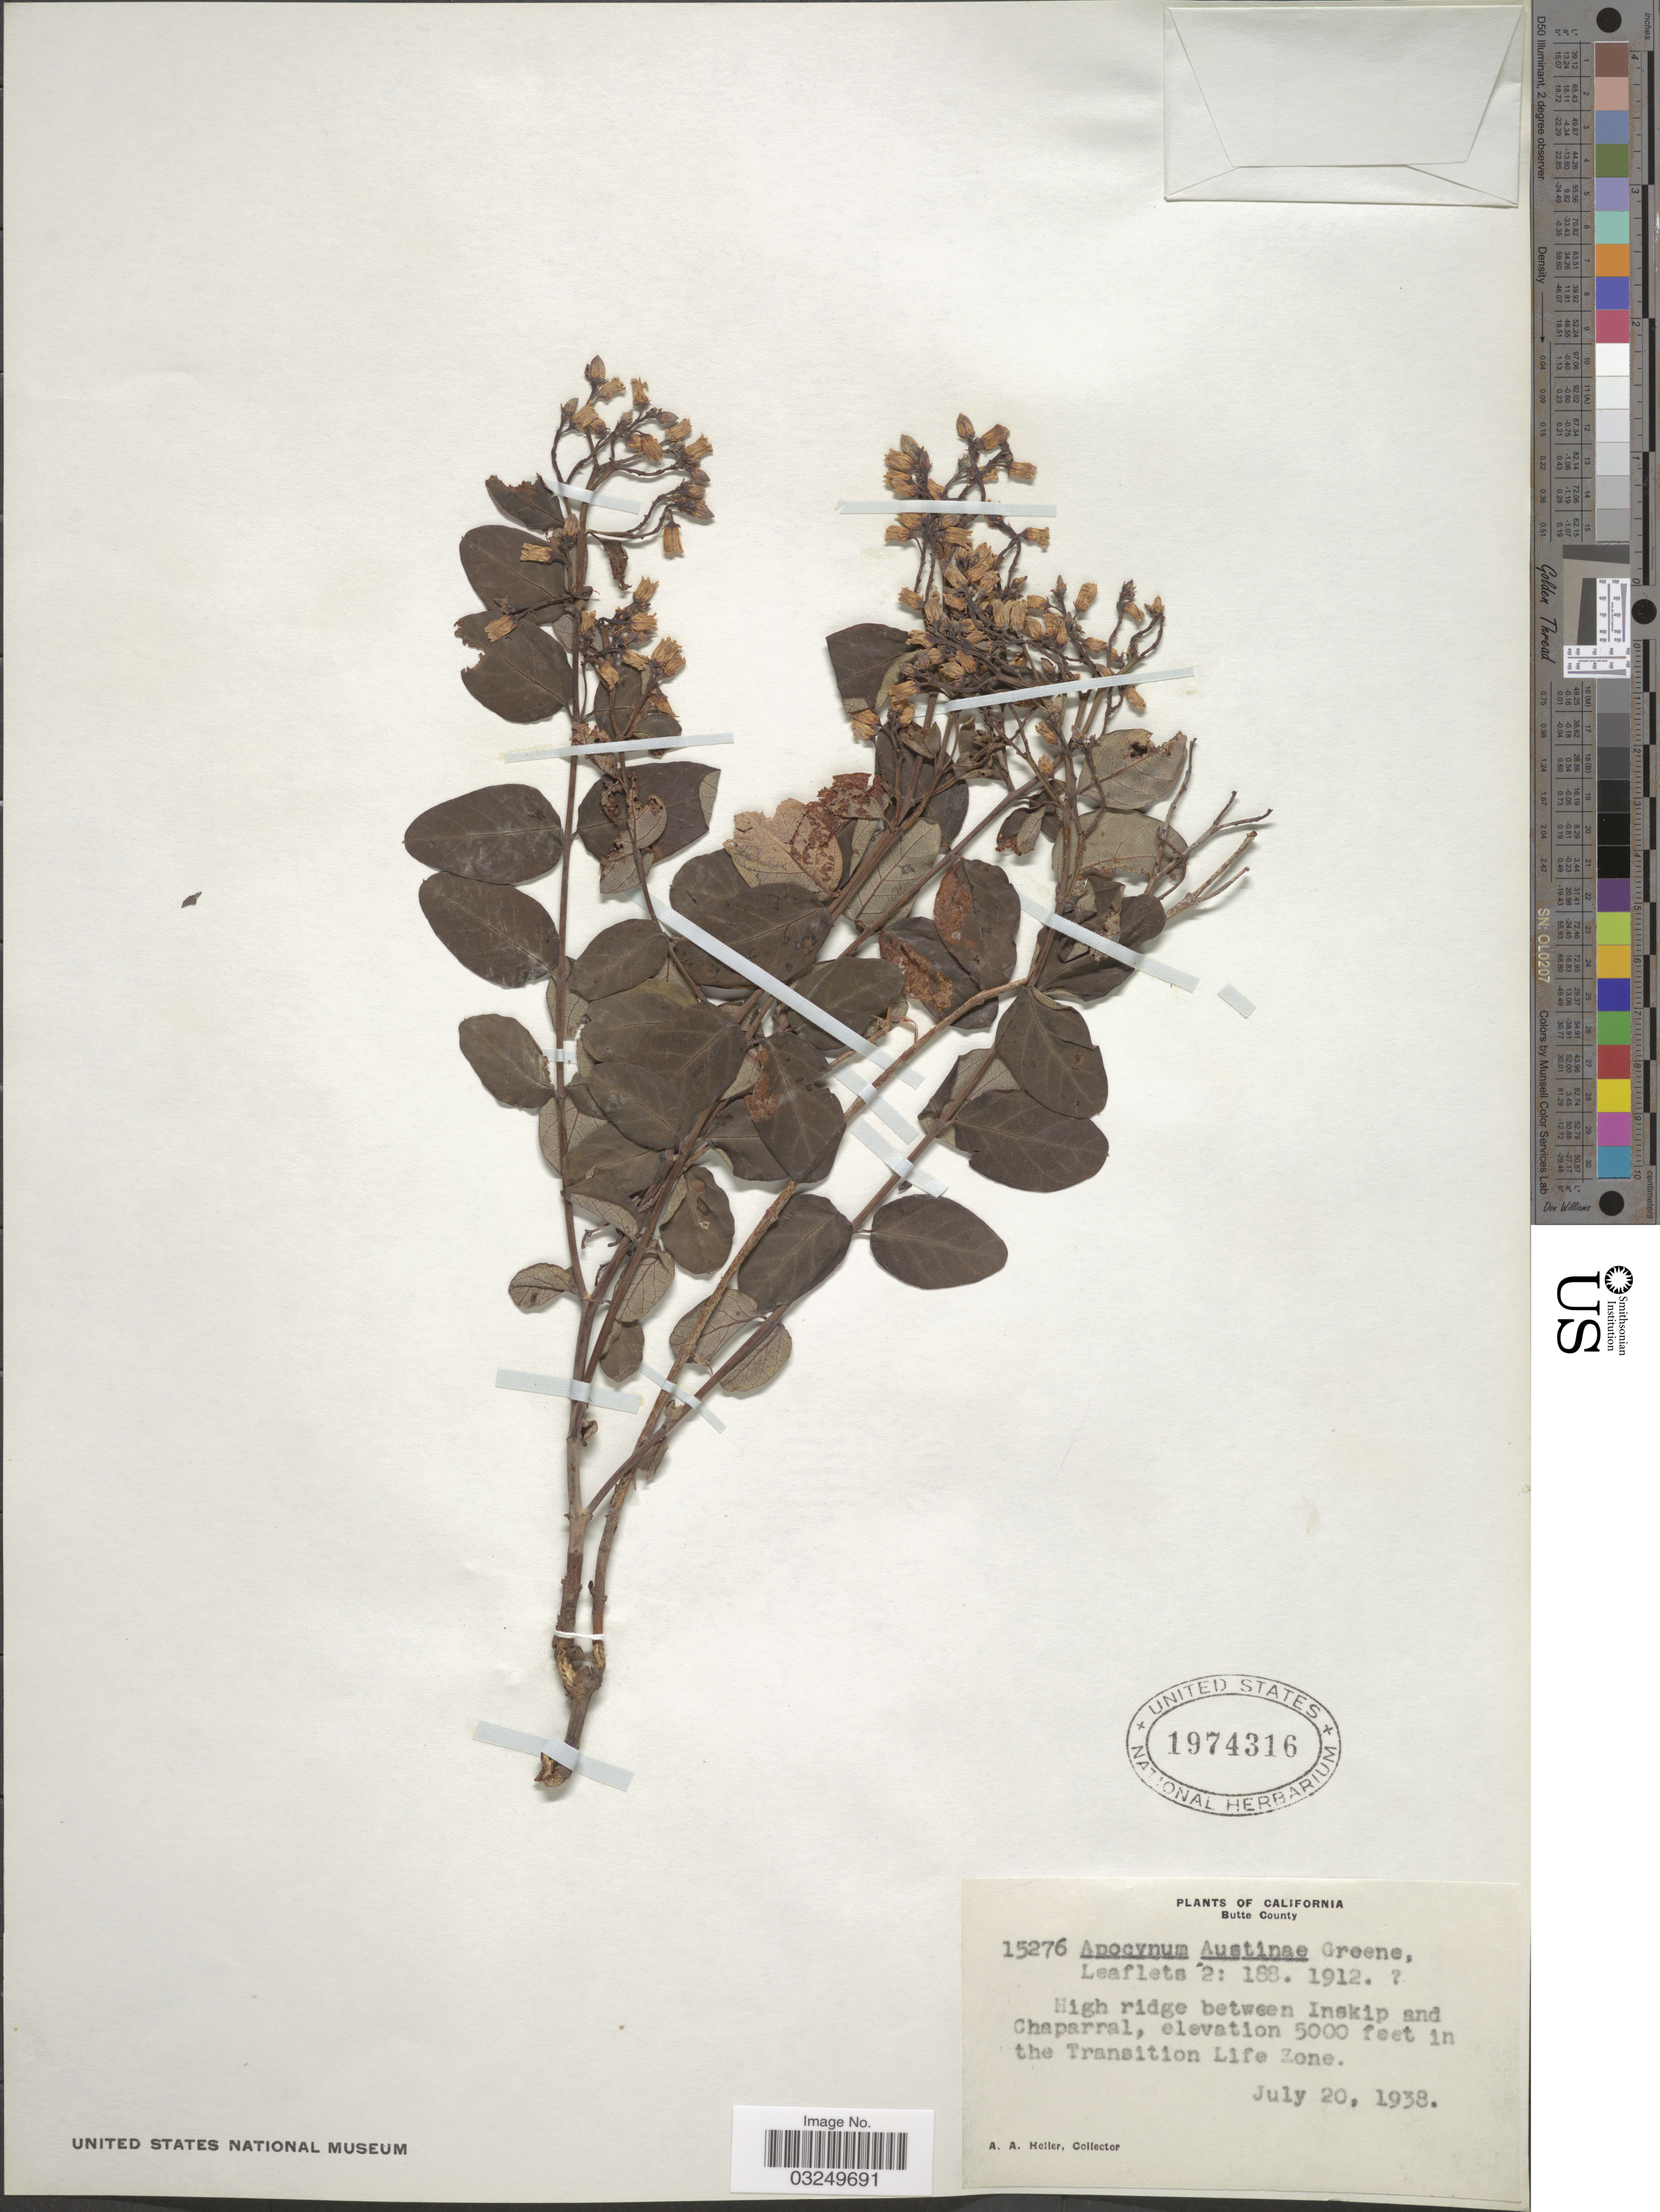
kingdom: Plantae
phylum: Tracheophyta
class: Magnoliopsida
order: Gentianales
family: Apocynaceae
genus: Apocynum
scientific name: Apocynum austinae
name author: S.W. Greene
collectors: A. A. Heller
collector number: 15276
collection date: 1938-07-20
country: United States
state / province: California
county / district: Butte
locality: Butte County. High ridge between Inskip and Chaparral. In the Transition Life Zone.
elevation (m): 1524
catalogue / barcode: US 1974316